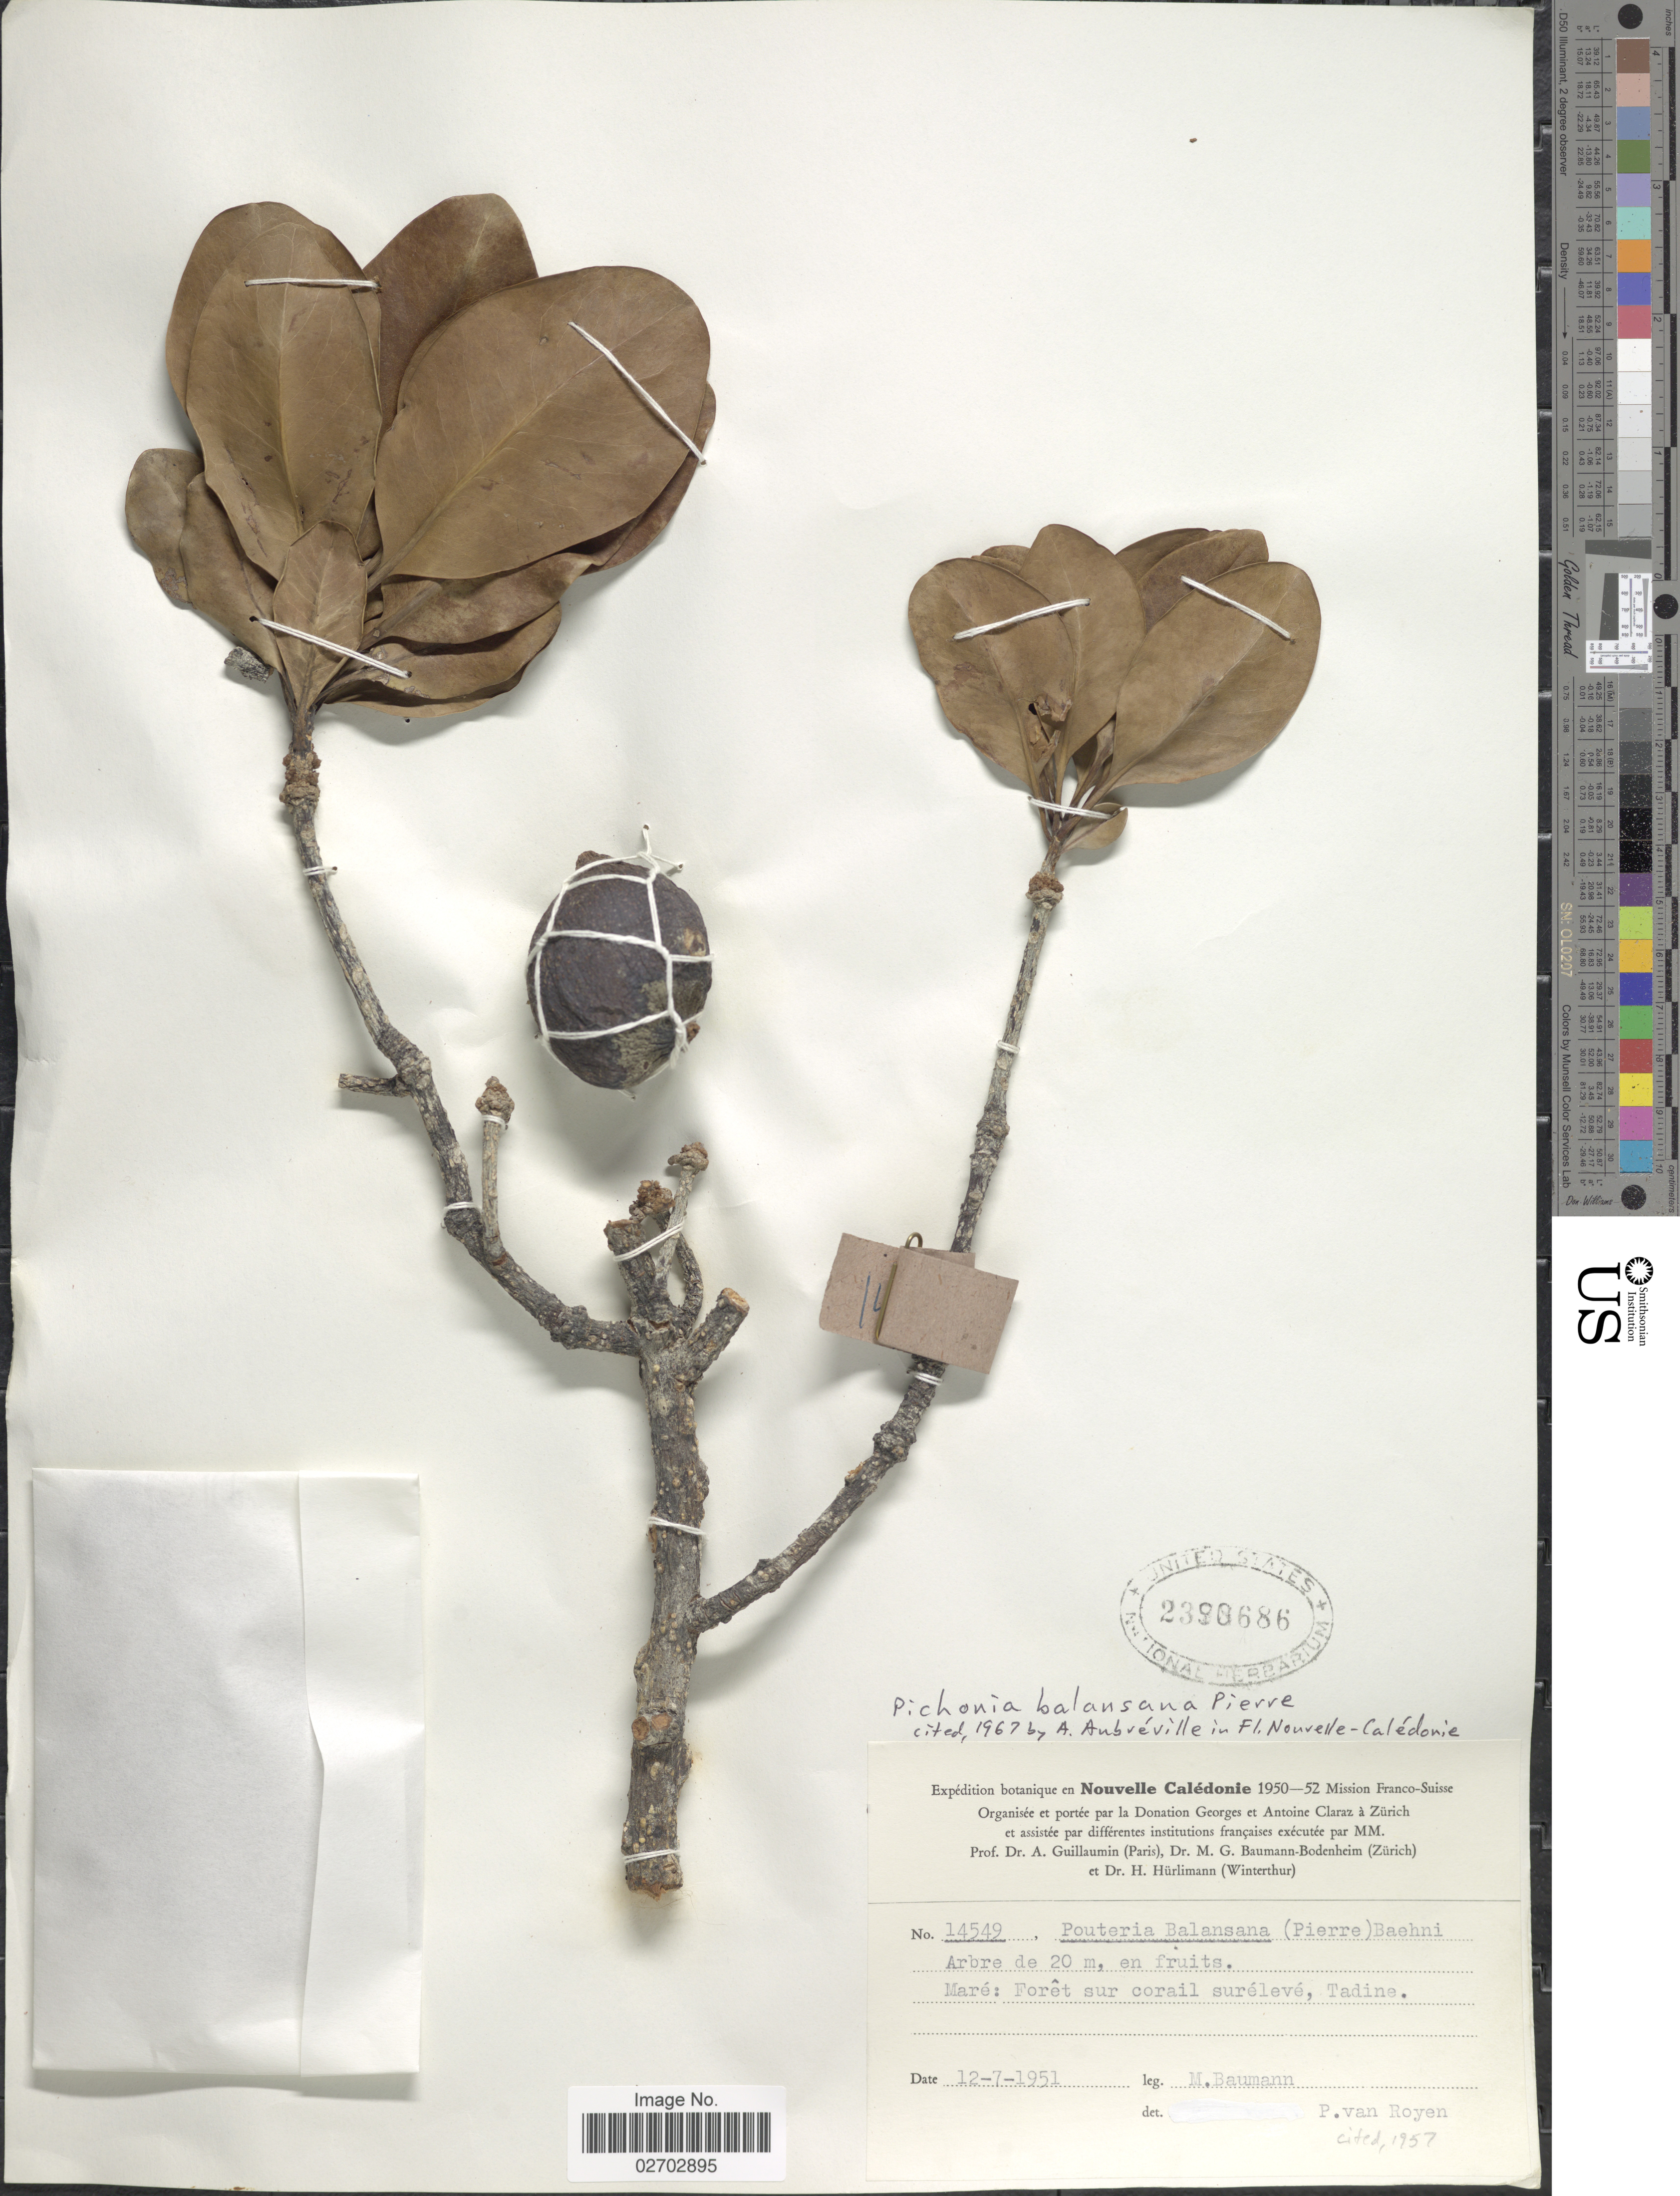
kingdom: Plantae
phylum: Tracheophyta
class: Magnoliopsida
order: Ericales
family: Sapotaceae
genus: Pichonia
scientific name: Pichonia balansana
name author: Pierre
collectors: M. Baumann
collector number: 14549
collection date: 1951-07-12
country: New Caledonia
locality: Mare: Tadine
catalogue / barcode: US 2390686